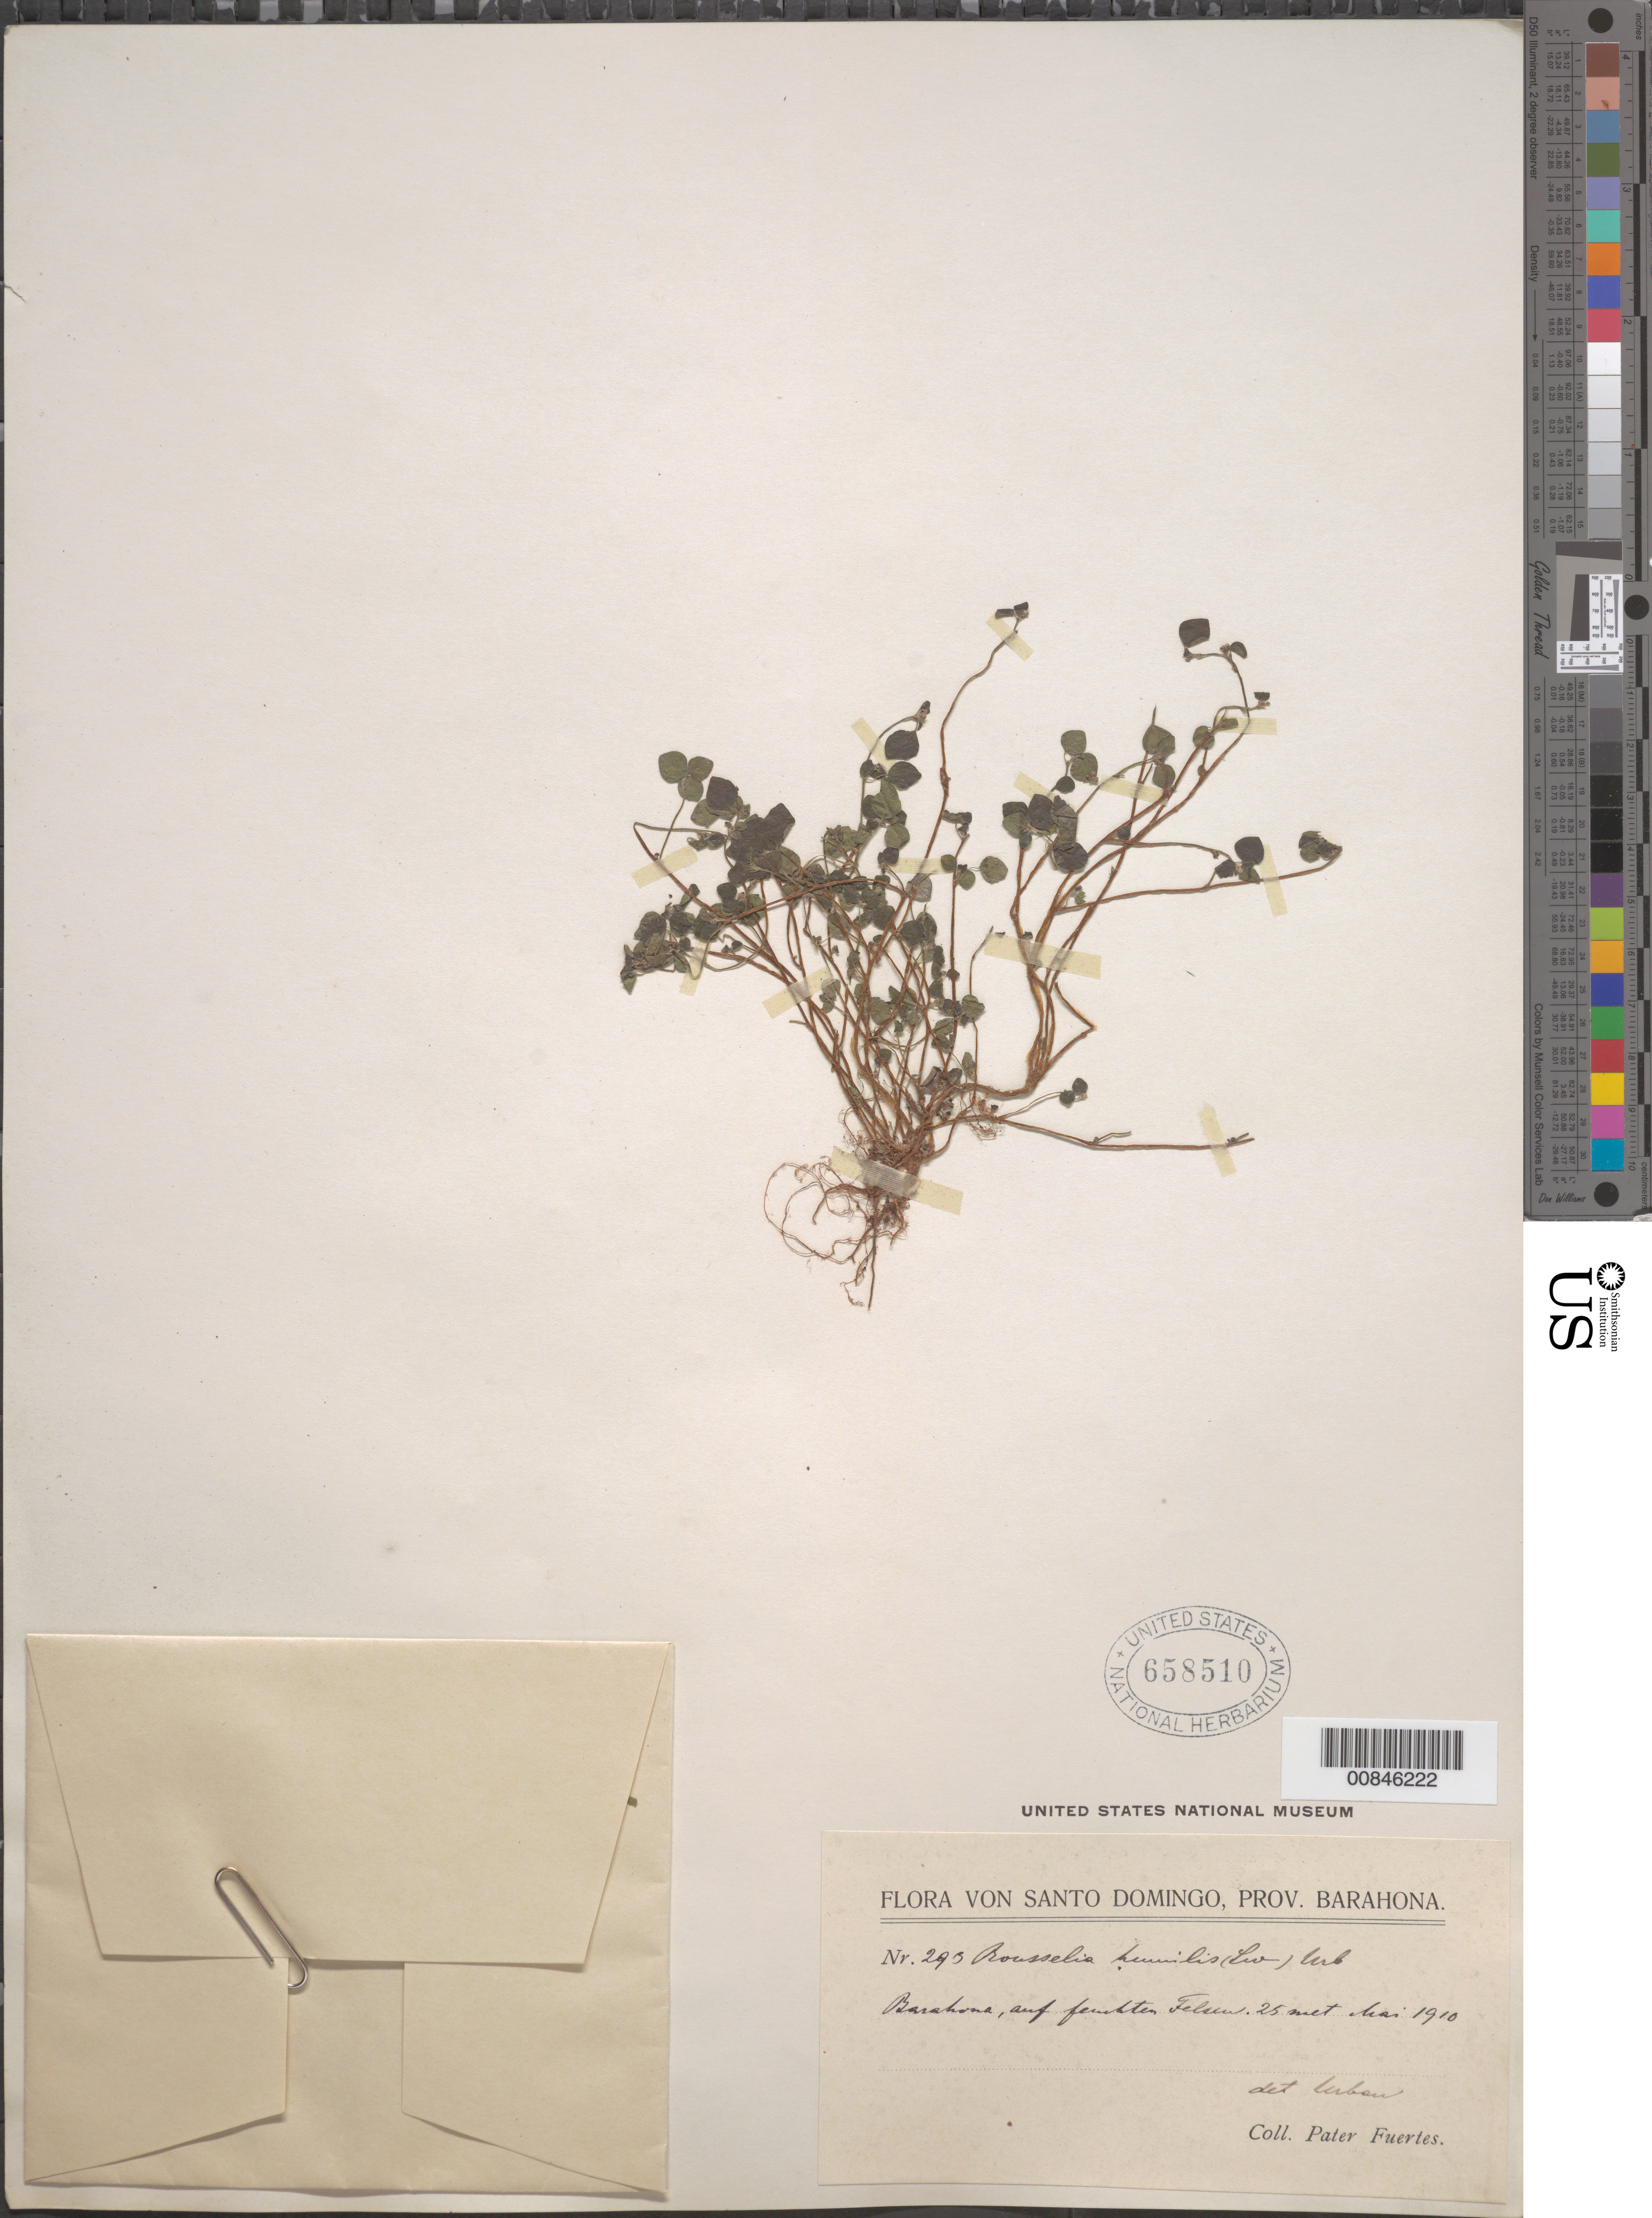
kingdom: Plantae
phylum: Tracheophyta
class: Magnoliopsida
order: Rosales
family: Urticaceae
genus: Rousselia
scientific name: Rousselia humilis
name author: (Sw.) Urb.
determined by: Urban, Ignatz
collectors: M. D. Fuertes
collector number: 293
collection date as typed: May 1910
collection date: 1910-05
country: Dominican Republic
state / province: Barahona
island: Hispaniola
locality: Barahona.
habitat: Auf feuchten Felsen.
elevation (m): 25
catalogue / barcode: US 658510